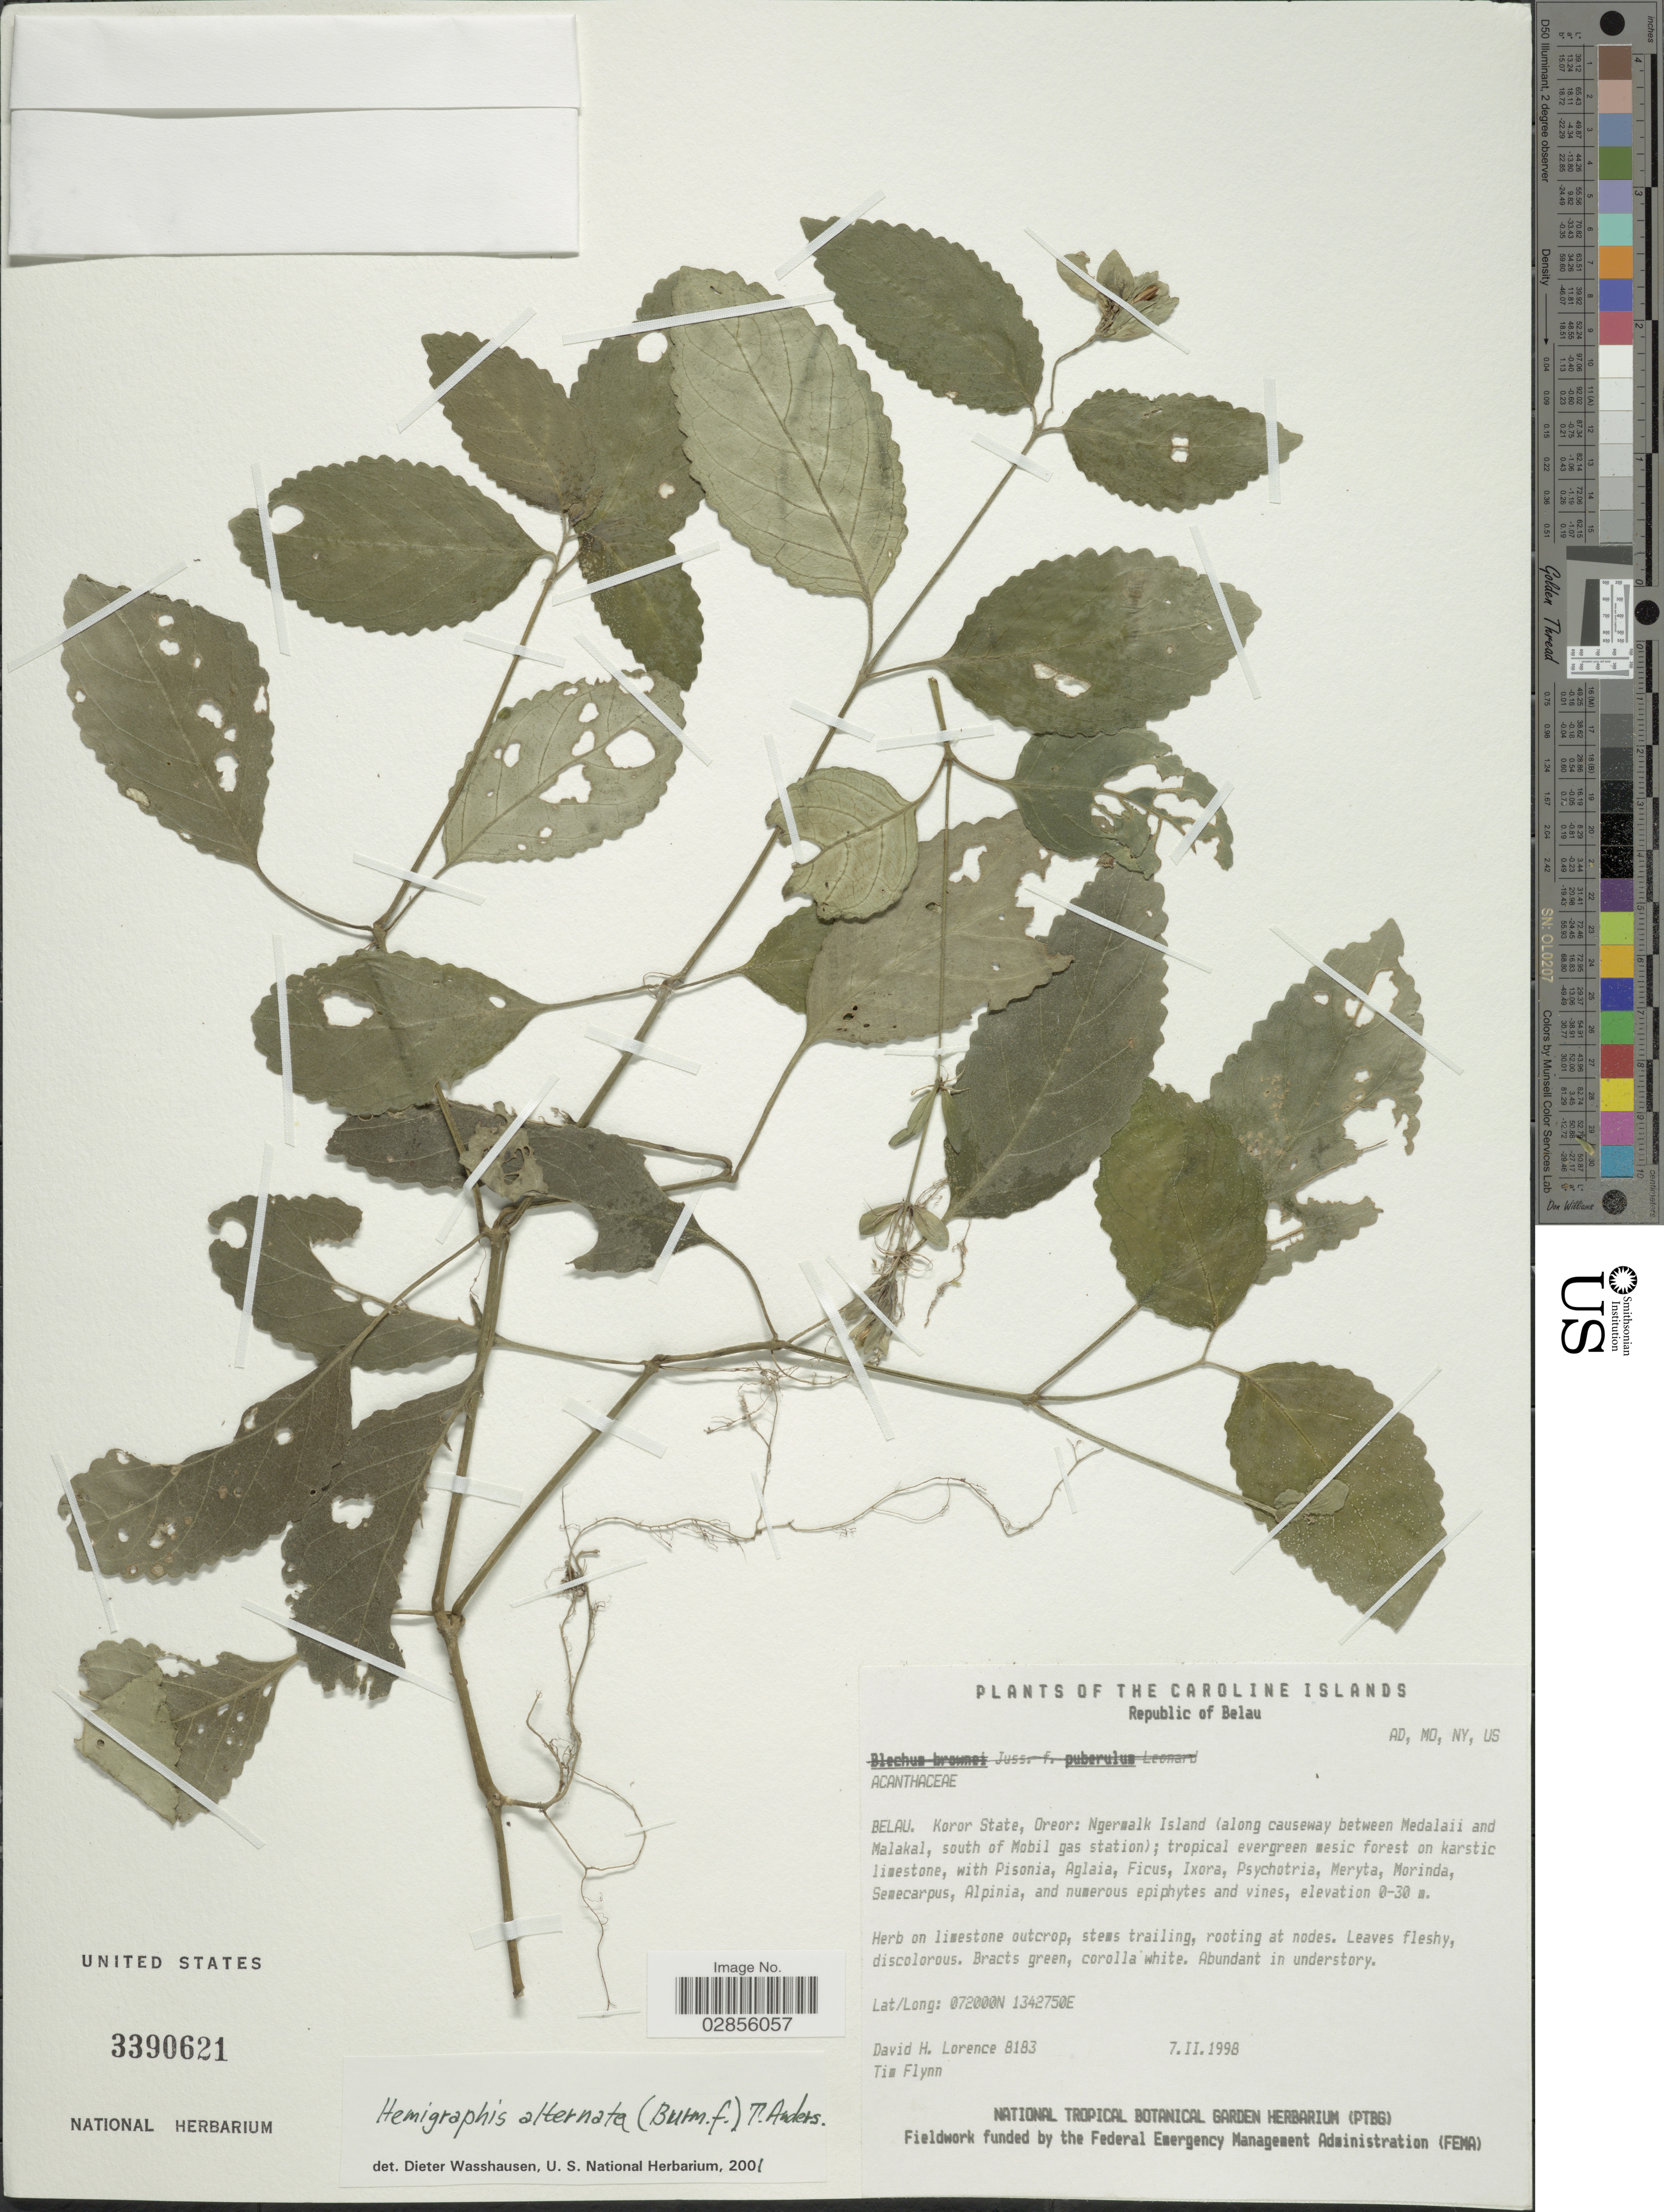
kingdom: Plantae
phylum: Tracheophyta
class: Magnoliopsida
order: Lamiales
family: Acanthaceae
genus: Strobilanthes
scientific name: Strobilanthes alternata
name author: (Burm. f.) Moylan ex J.R.I. Wood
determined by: Wagner, W. L., (BOT), Smithsonian Institution - National Museum of Natural History (UNITED STATES)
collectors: D. Lorence & T. Flynn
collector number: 8183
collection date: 1998-02-07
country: Palau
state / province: Koror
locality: Koror State, Oreor: Ngerwalk Island (along causeway between Medalaii and Malakal, south of Mobil gas station).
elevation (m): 0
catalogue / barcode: US 3390621